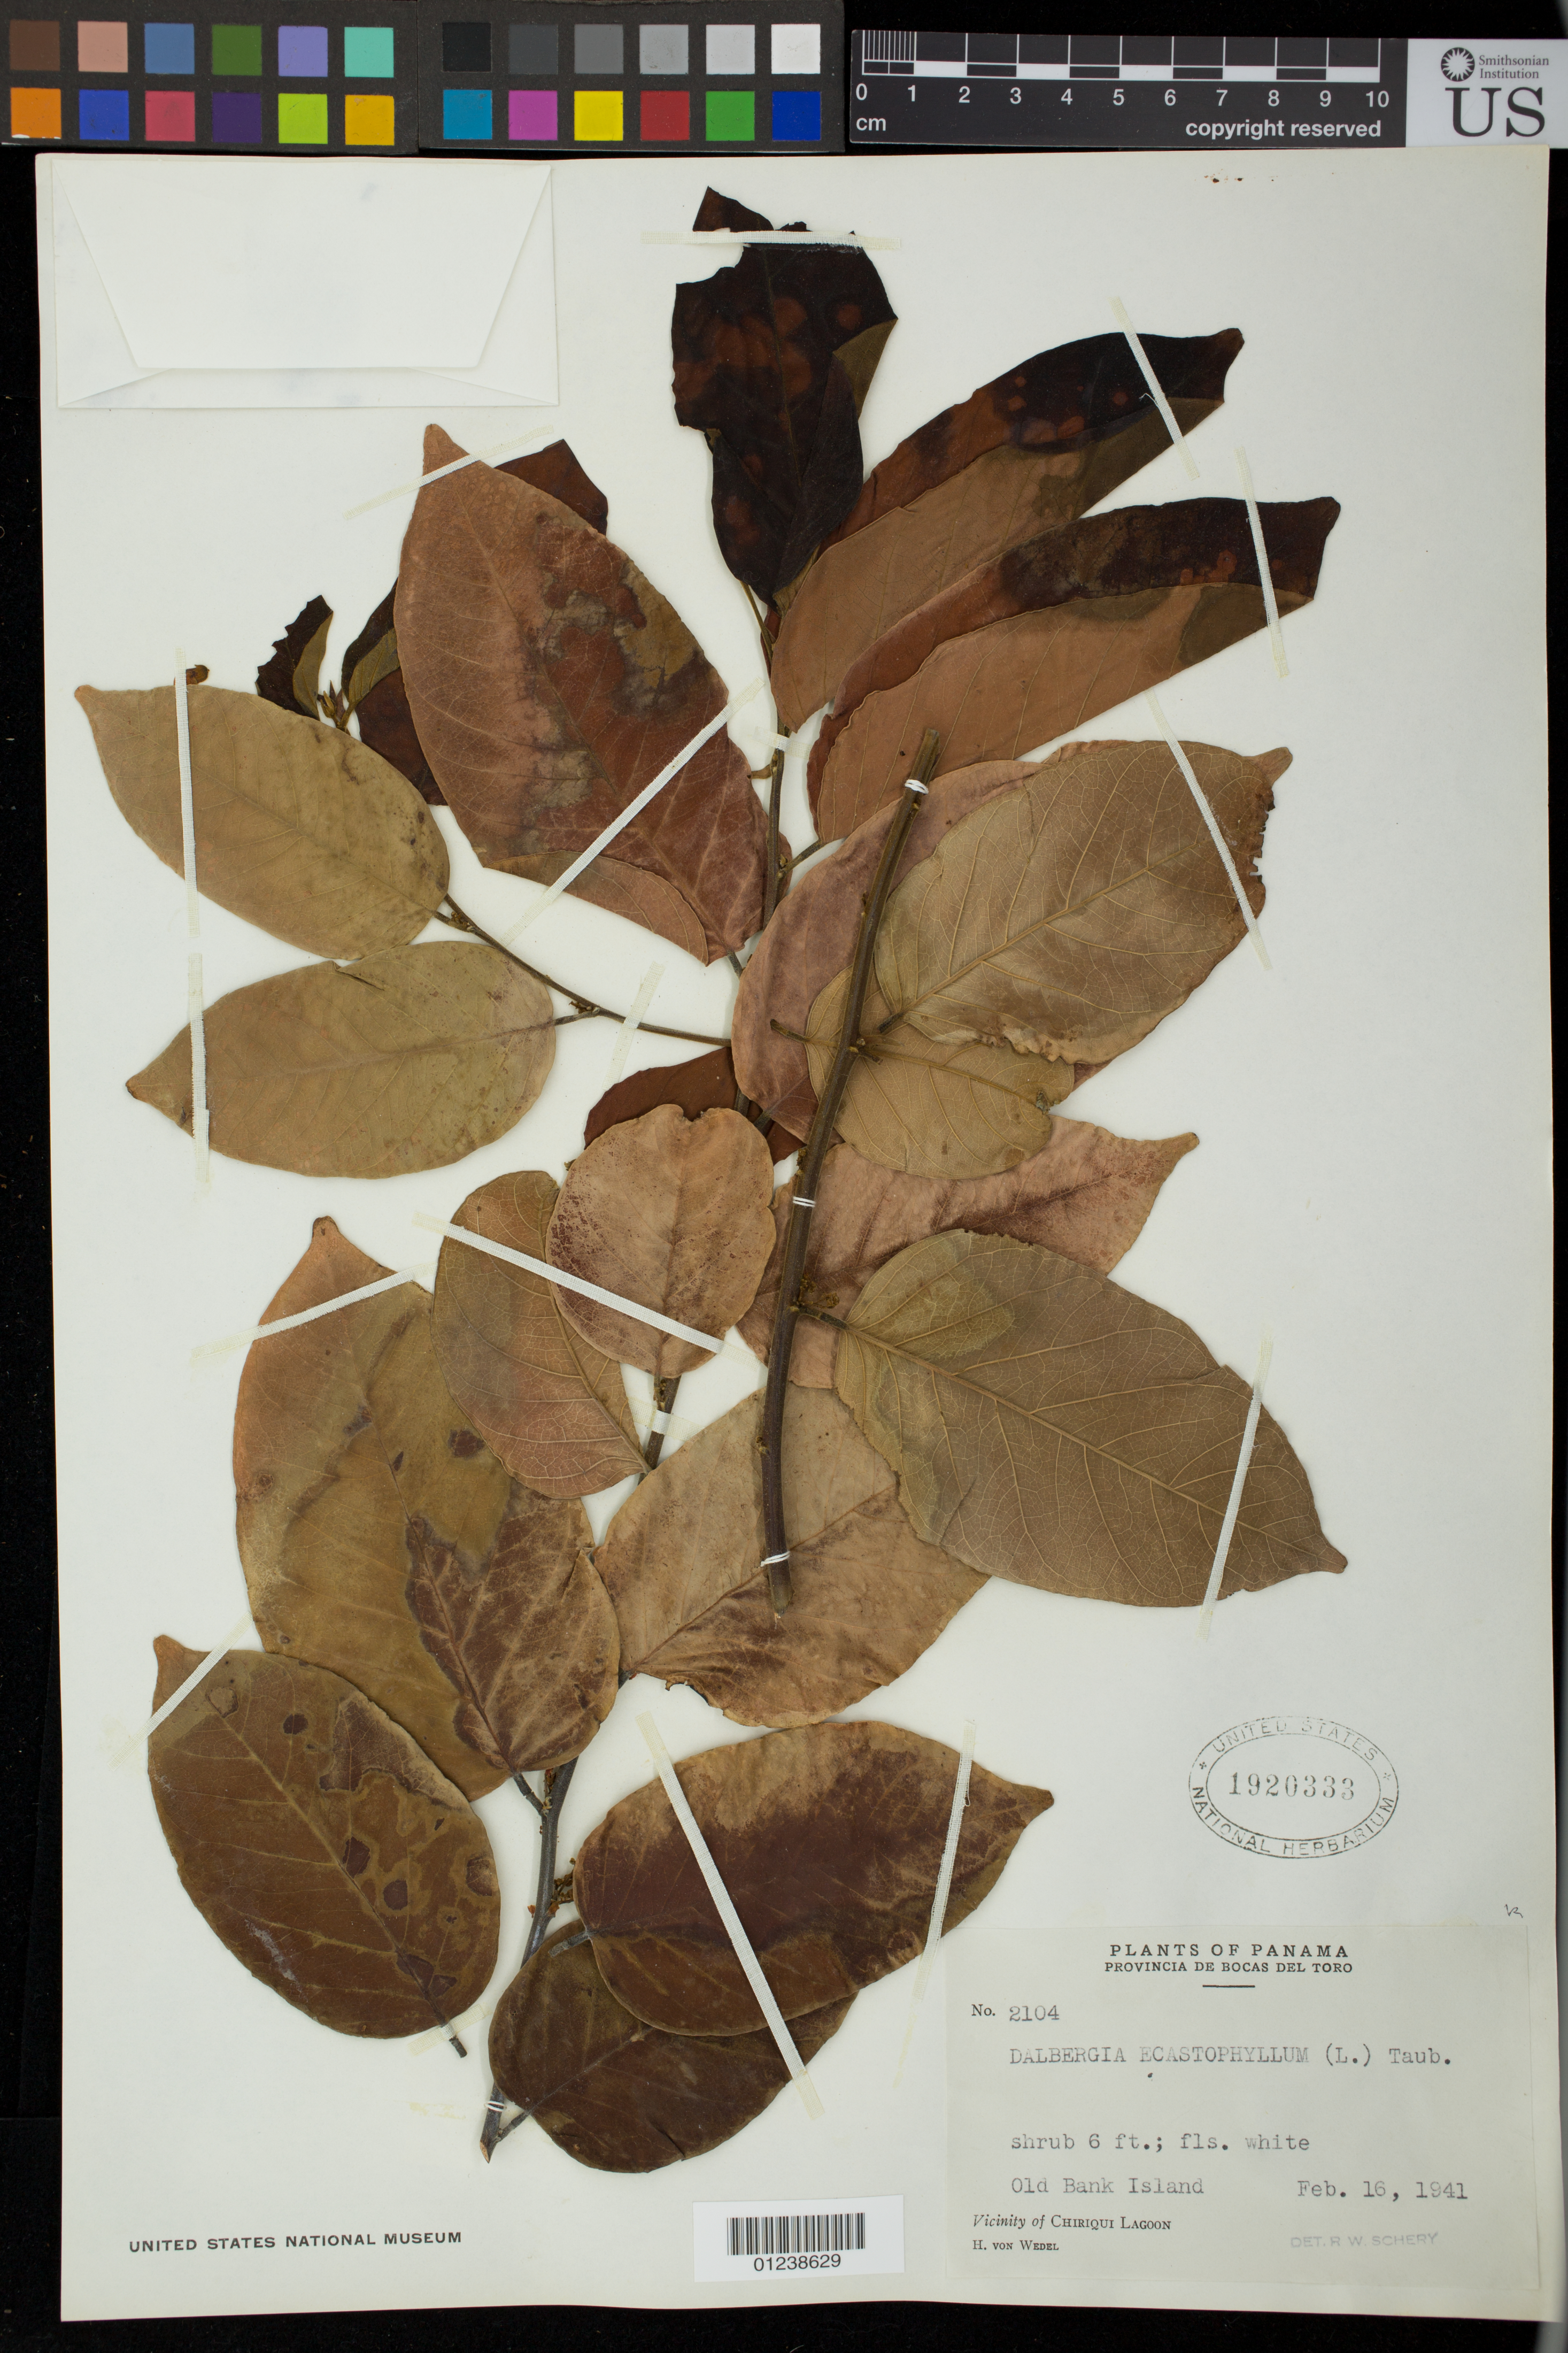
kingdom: Plantae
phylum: Tracheophyta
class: Magnoliopsida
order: Fabales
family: Fabaceae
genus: Dalbergia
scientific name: Dalbergia ecastaphyllum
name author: (L.) Taub.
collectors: H. von Wedel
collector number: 2104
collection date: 1941-02-16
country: Panama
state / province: Bocas del Toro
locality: Old Bank Island, Vicinity of Chiriqui Lagoon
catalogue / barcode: US 1920333